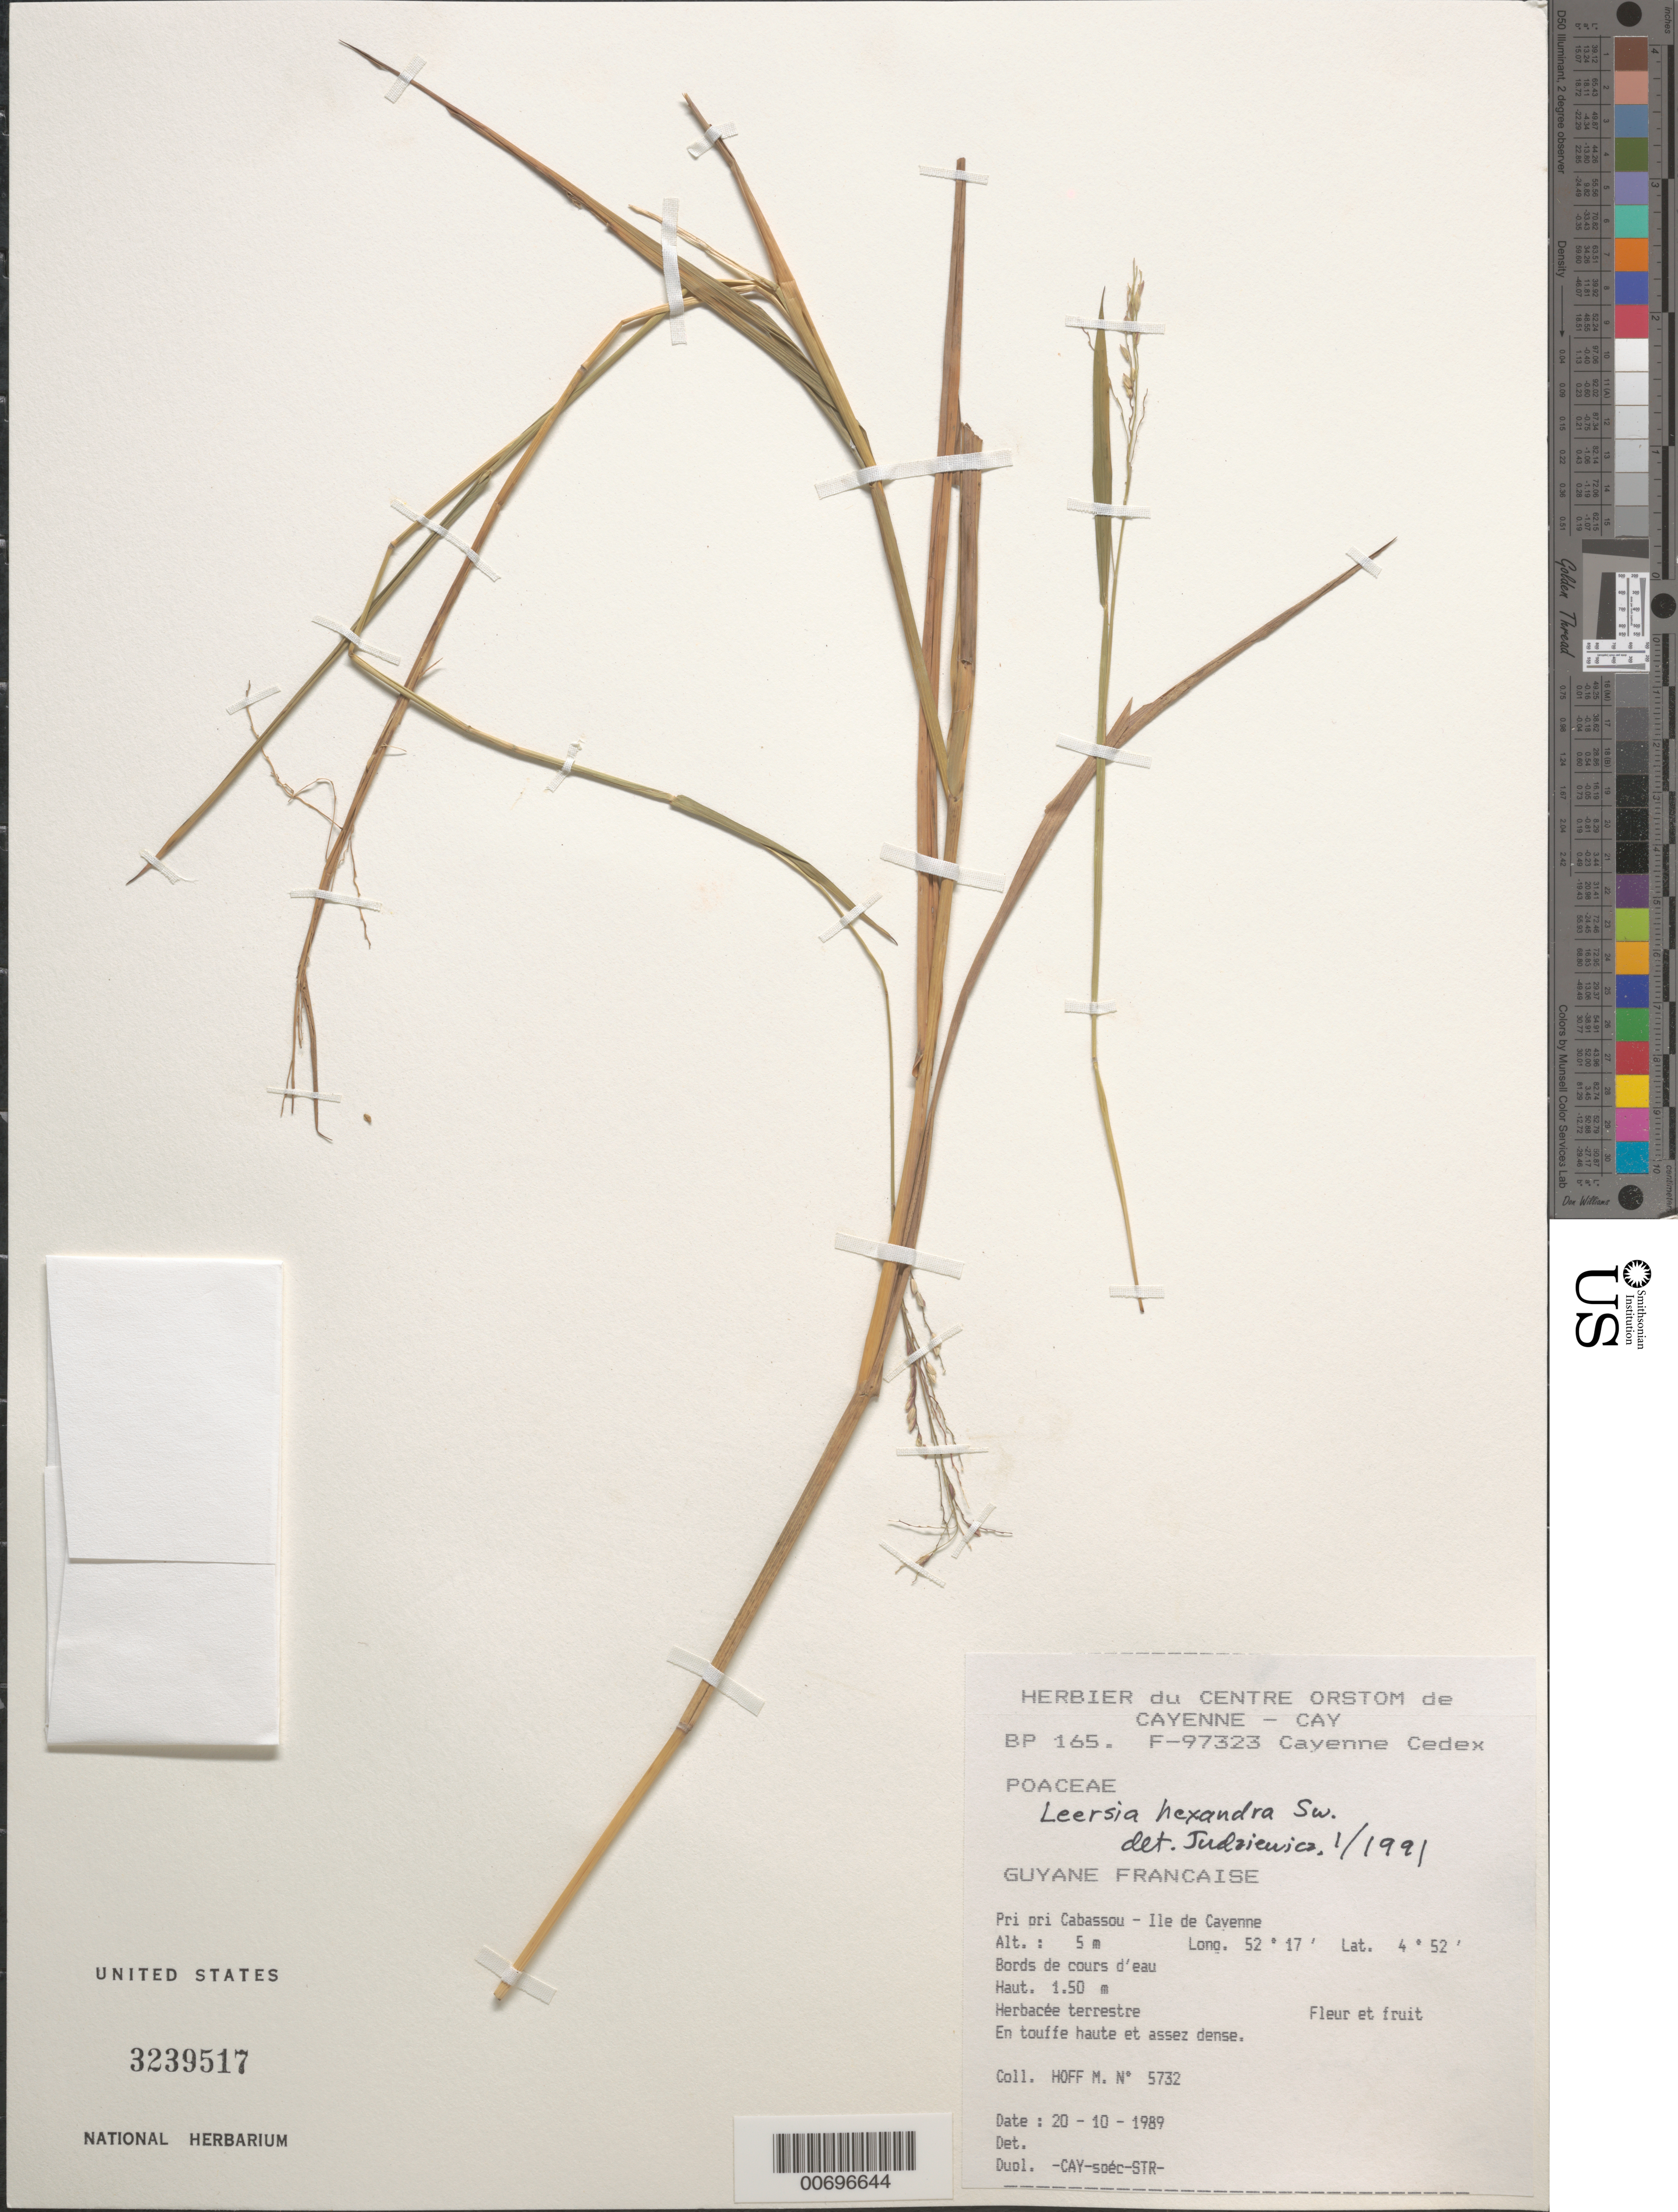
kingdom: Plantae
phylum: Tracheophyta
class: Liliopsida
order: Poales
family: Poaceae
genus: Leersia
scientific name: Leersia hexandra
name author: Sw.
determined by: Judziewicz, E. J.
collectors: M. Hoff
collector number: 5732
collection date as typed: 20-Oct-89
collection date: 1989-10-20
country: French Guiana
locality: Pripris Cabassou, Ile de Cayenne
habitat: Along water course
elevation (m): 5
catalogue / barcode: US 3239517